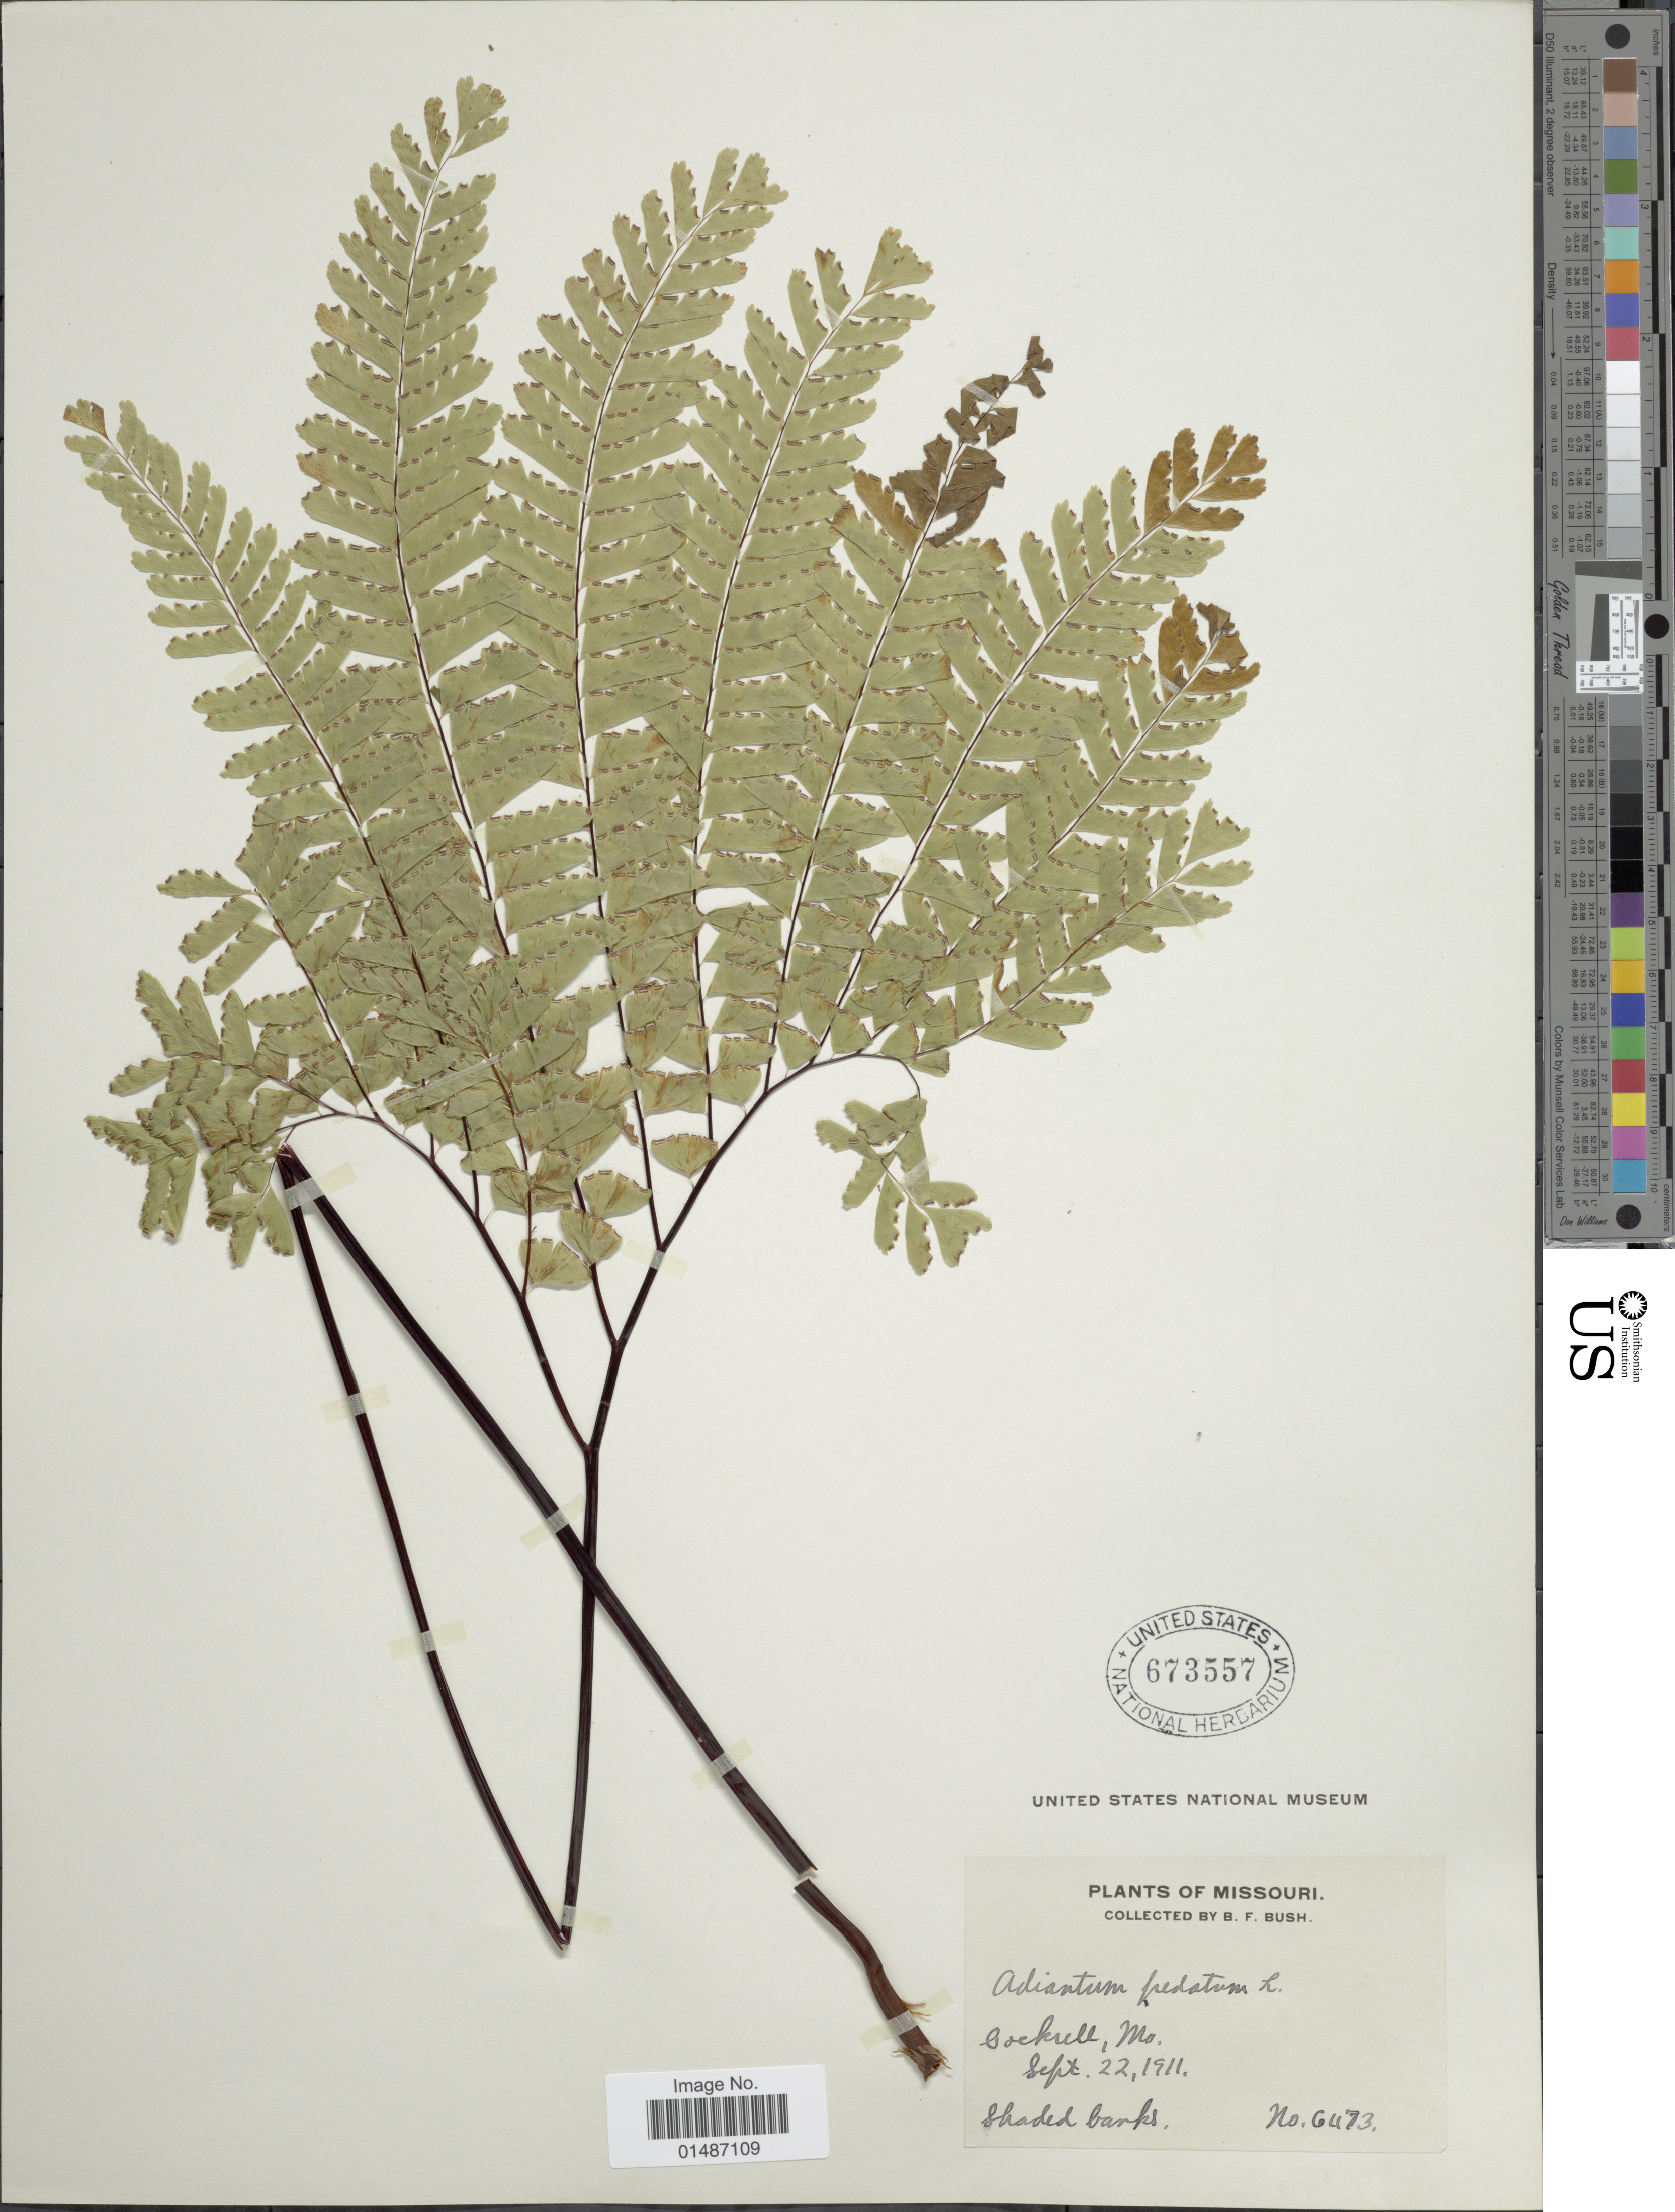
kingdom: Plantae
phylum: Tracheophyta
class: Polypodiopsida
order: Polypodiales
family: Pteridaceae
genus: Adiantum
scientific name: Adiantum pedatum var. pedatum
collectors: B. F. Bush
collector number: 6473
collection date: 1911-09-22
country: United States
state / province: Missouri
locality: Cockrell.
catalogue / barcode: US 673557